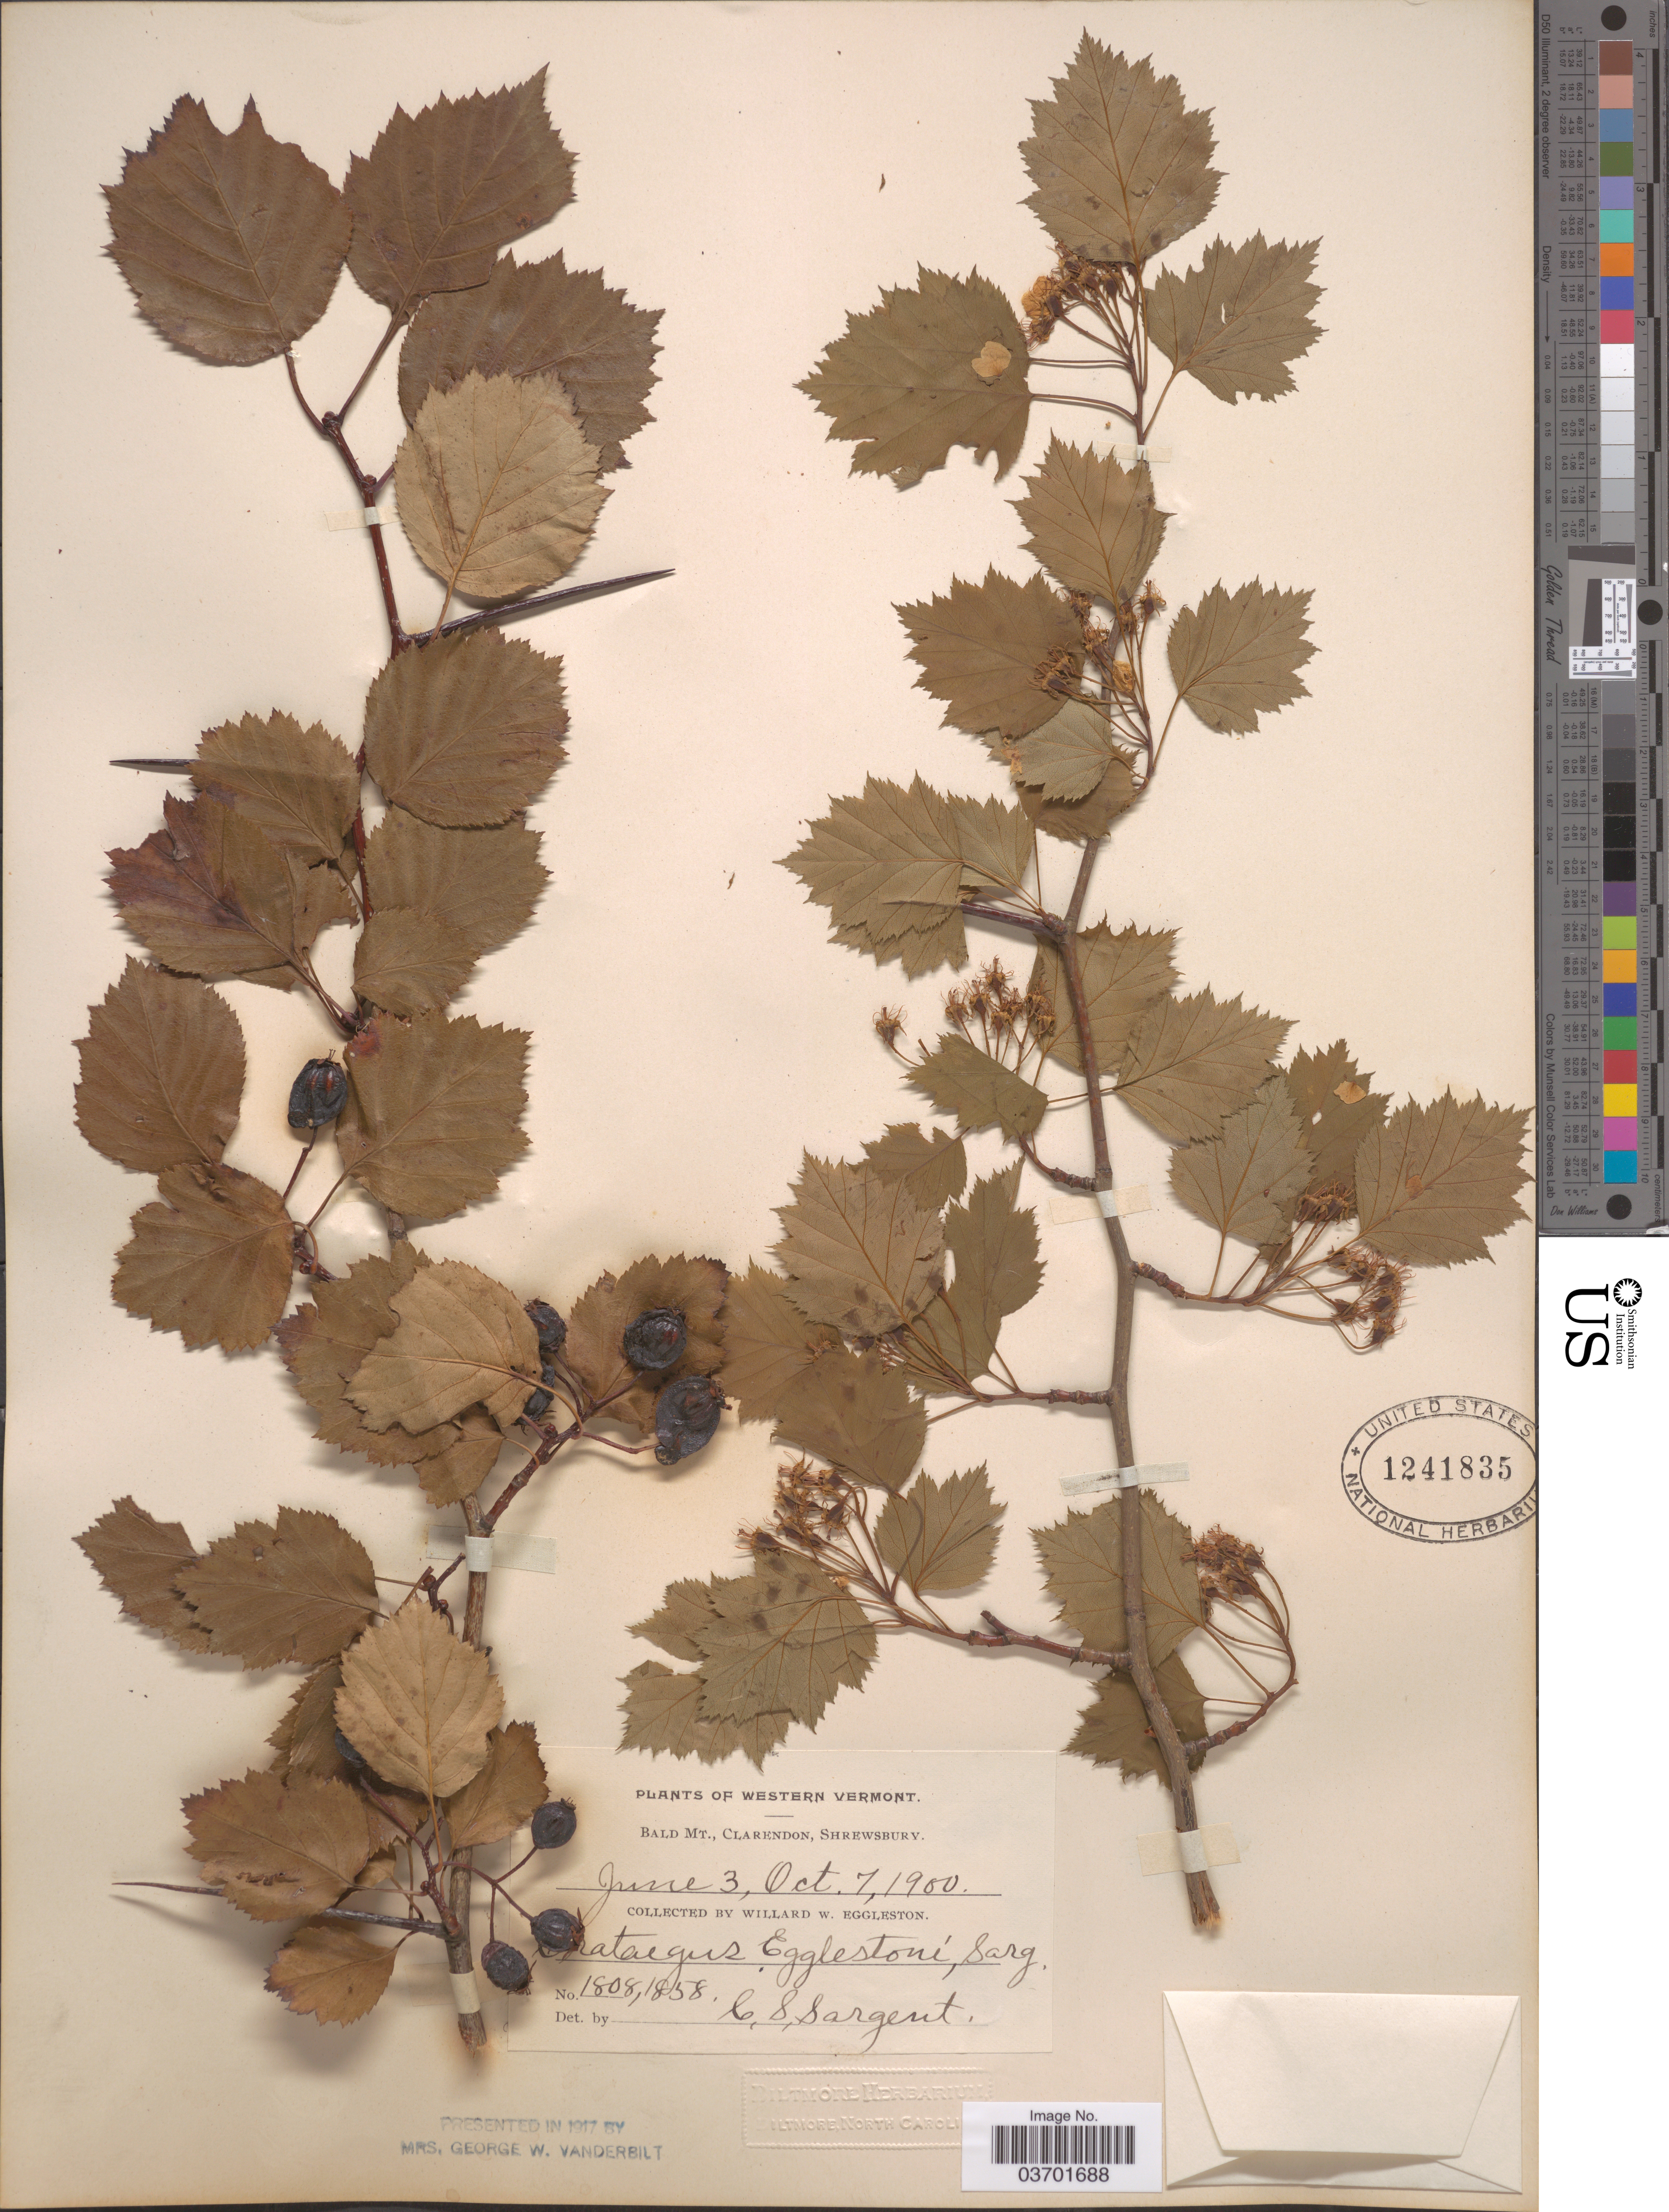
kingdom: Plantae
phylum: Tracheophyta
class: Magnoliopsida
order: Rosales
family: Rosaceae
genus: Crataegus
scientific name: Crataegus scabrida var. egglestonii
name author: Sarg.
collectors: W. W. Eggleston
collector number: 1808/1858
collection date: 1900-06-03/1900-10-07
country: United States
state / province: Vermont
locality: Western Vermont. Bald Mt., Clarendon, Shrewsbury.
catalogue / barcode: US 1241835